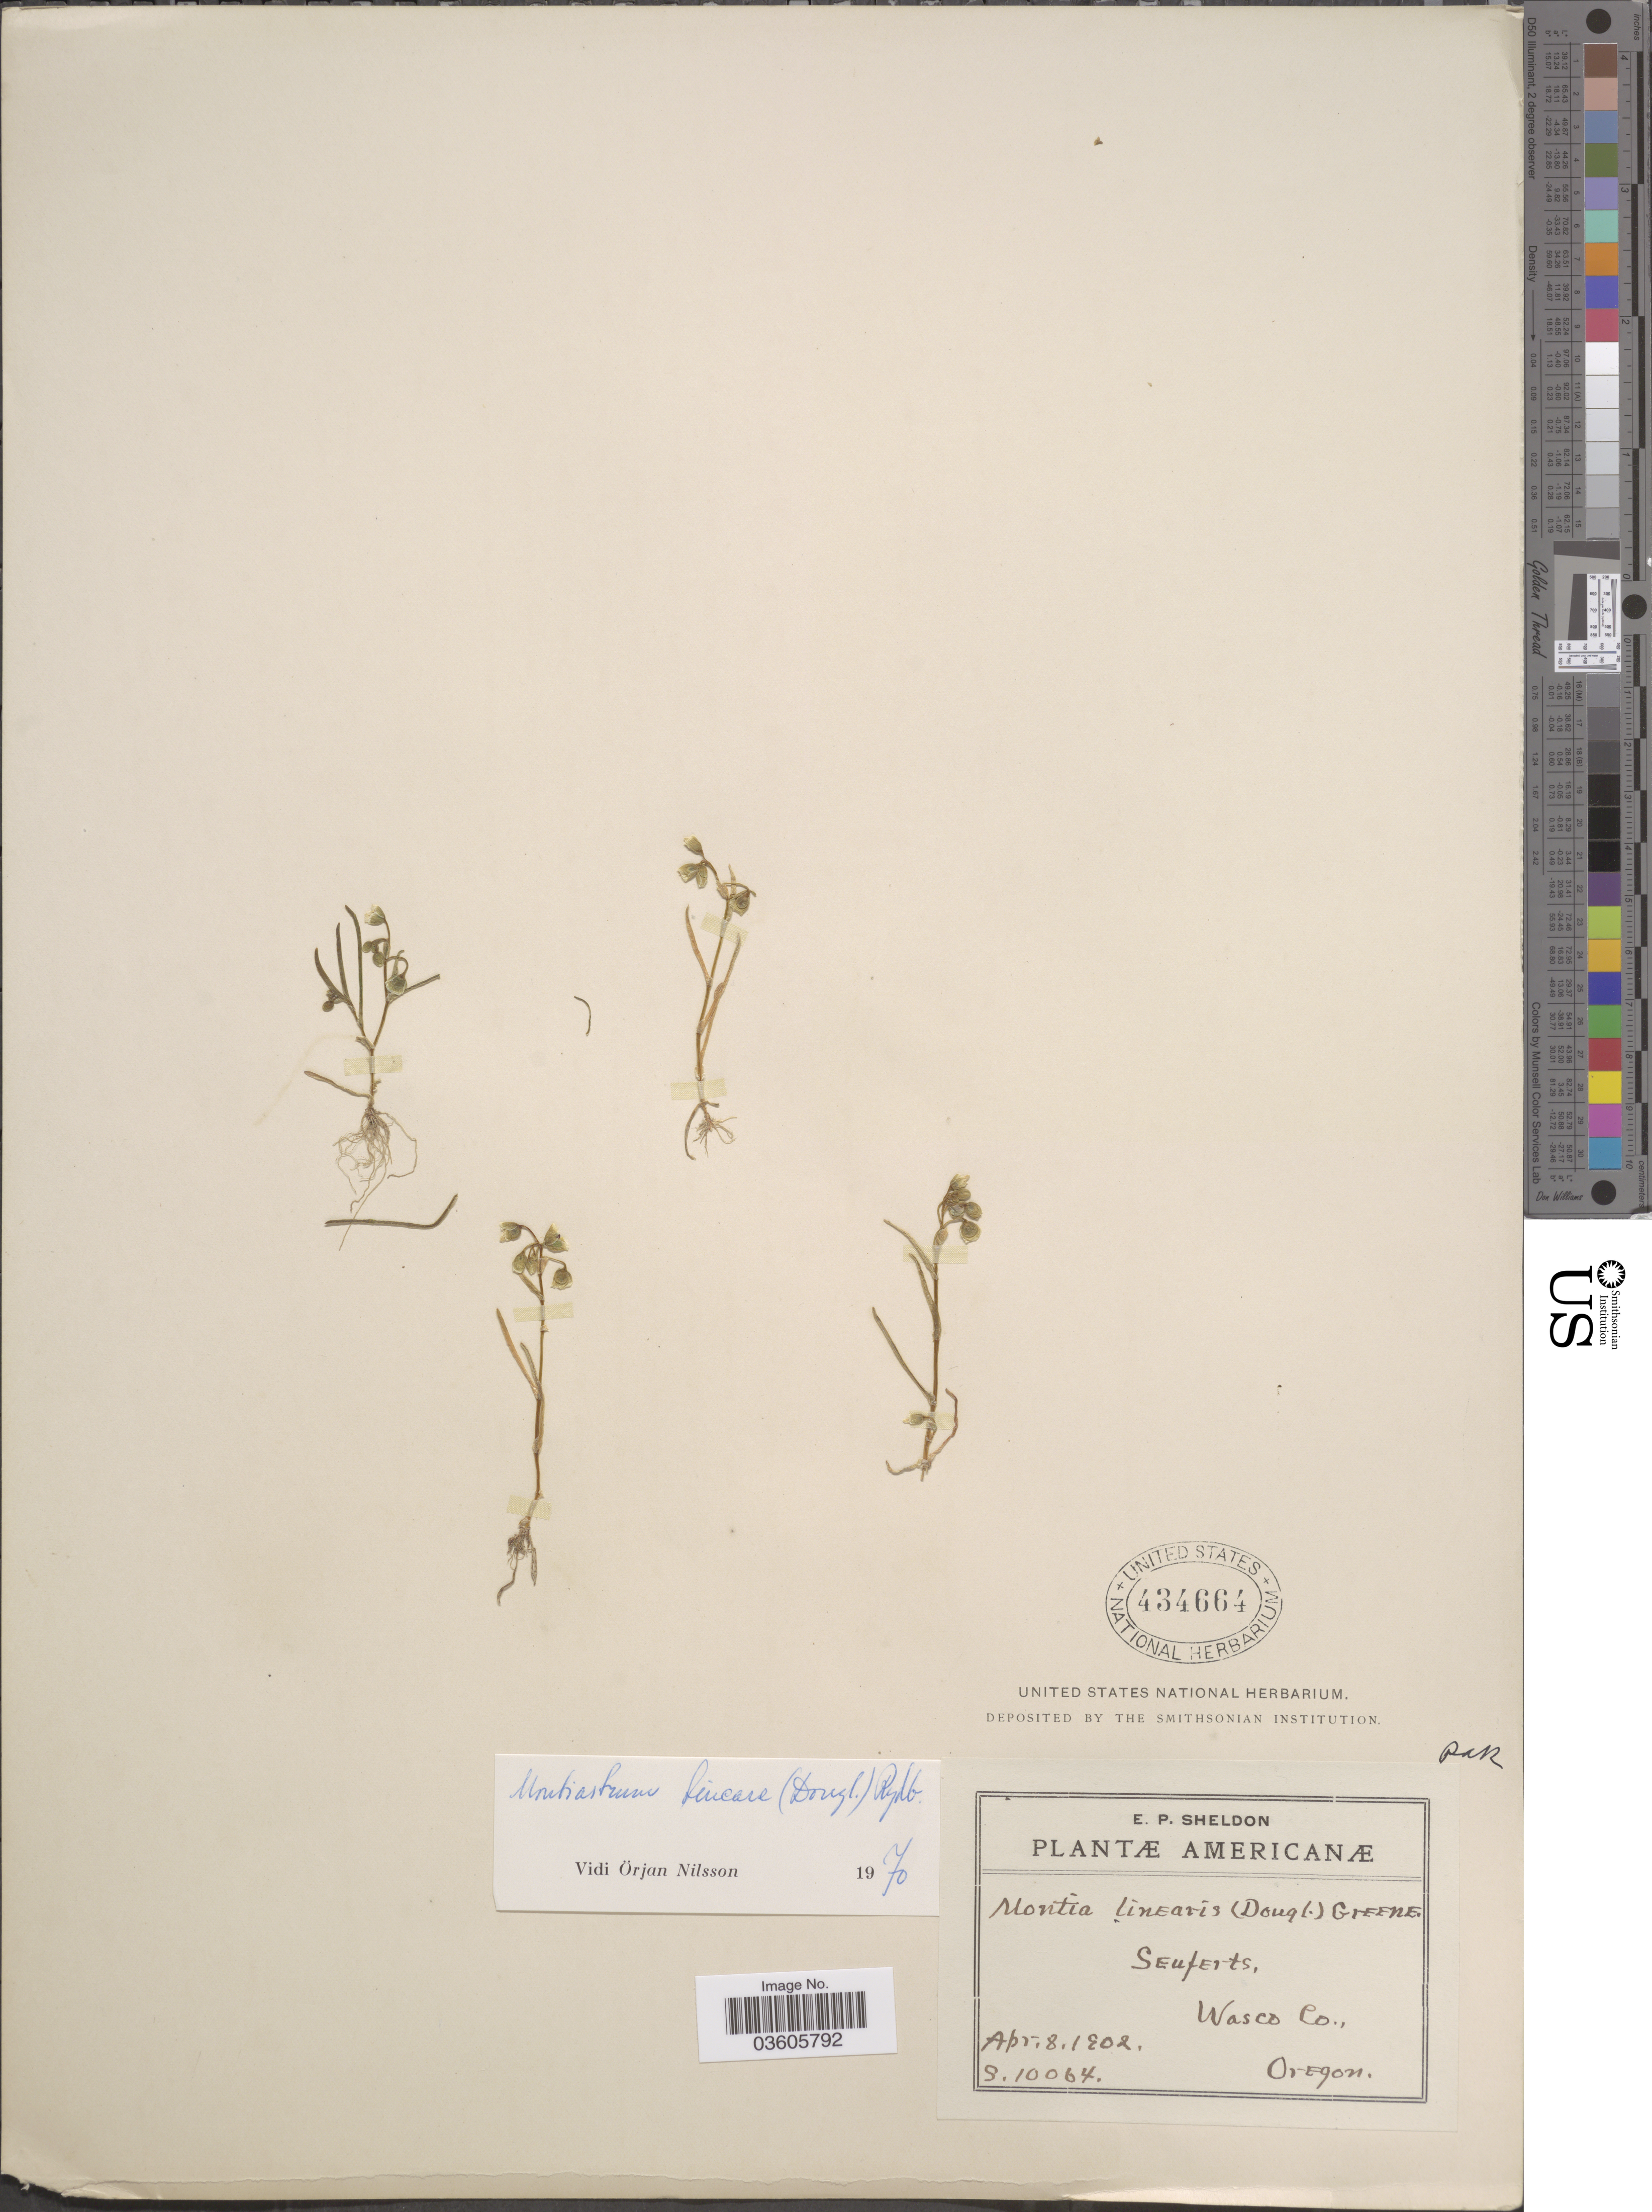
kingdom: Plantae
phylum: Tracheophyta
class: Magnoliopsida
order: Caryophyllales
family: Montiaceae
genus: Montia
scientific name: Montia linearis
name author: (Douglas) Greene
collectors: E. P. Sheldon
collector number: S10064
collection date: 1902-04-08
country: United States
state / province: Oregon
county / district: Wasco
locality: Seuferts, Wasco Co.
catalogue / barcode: US 434664